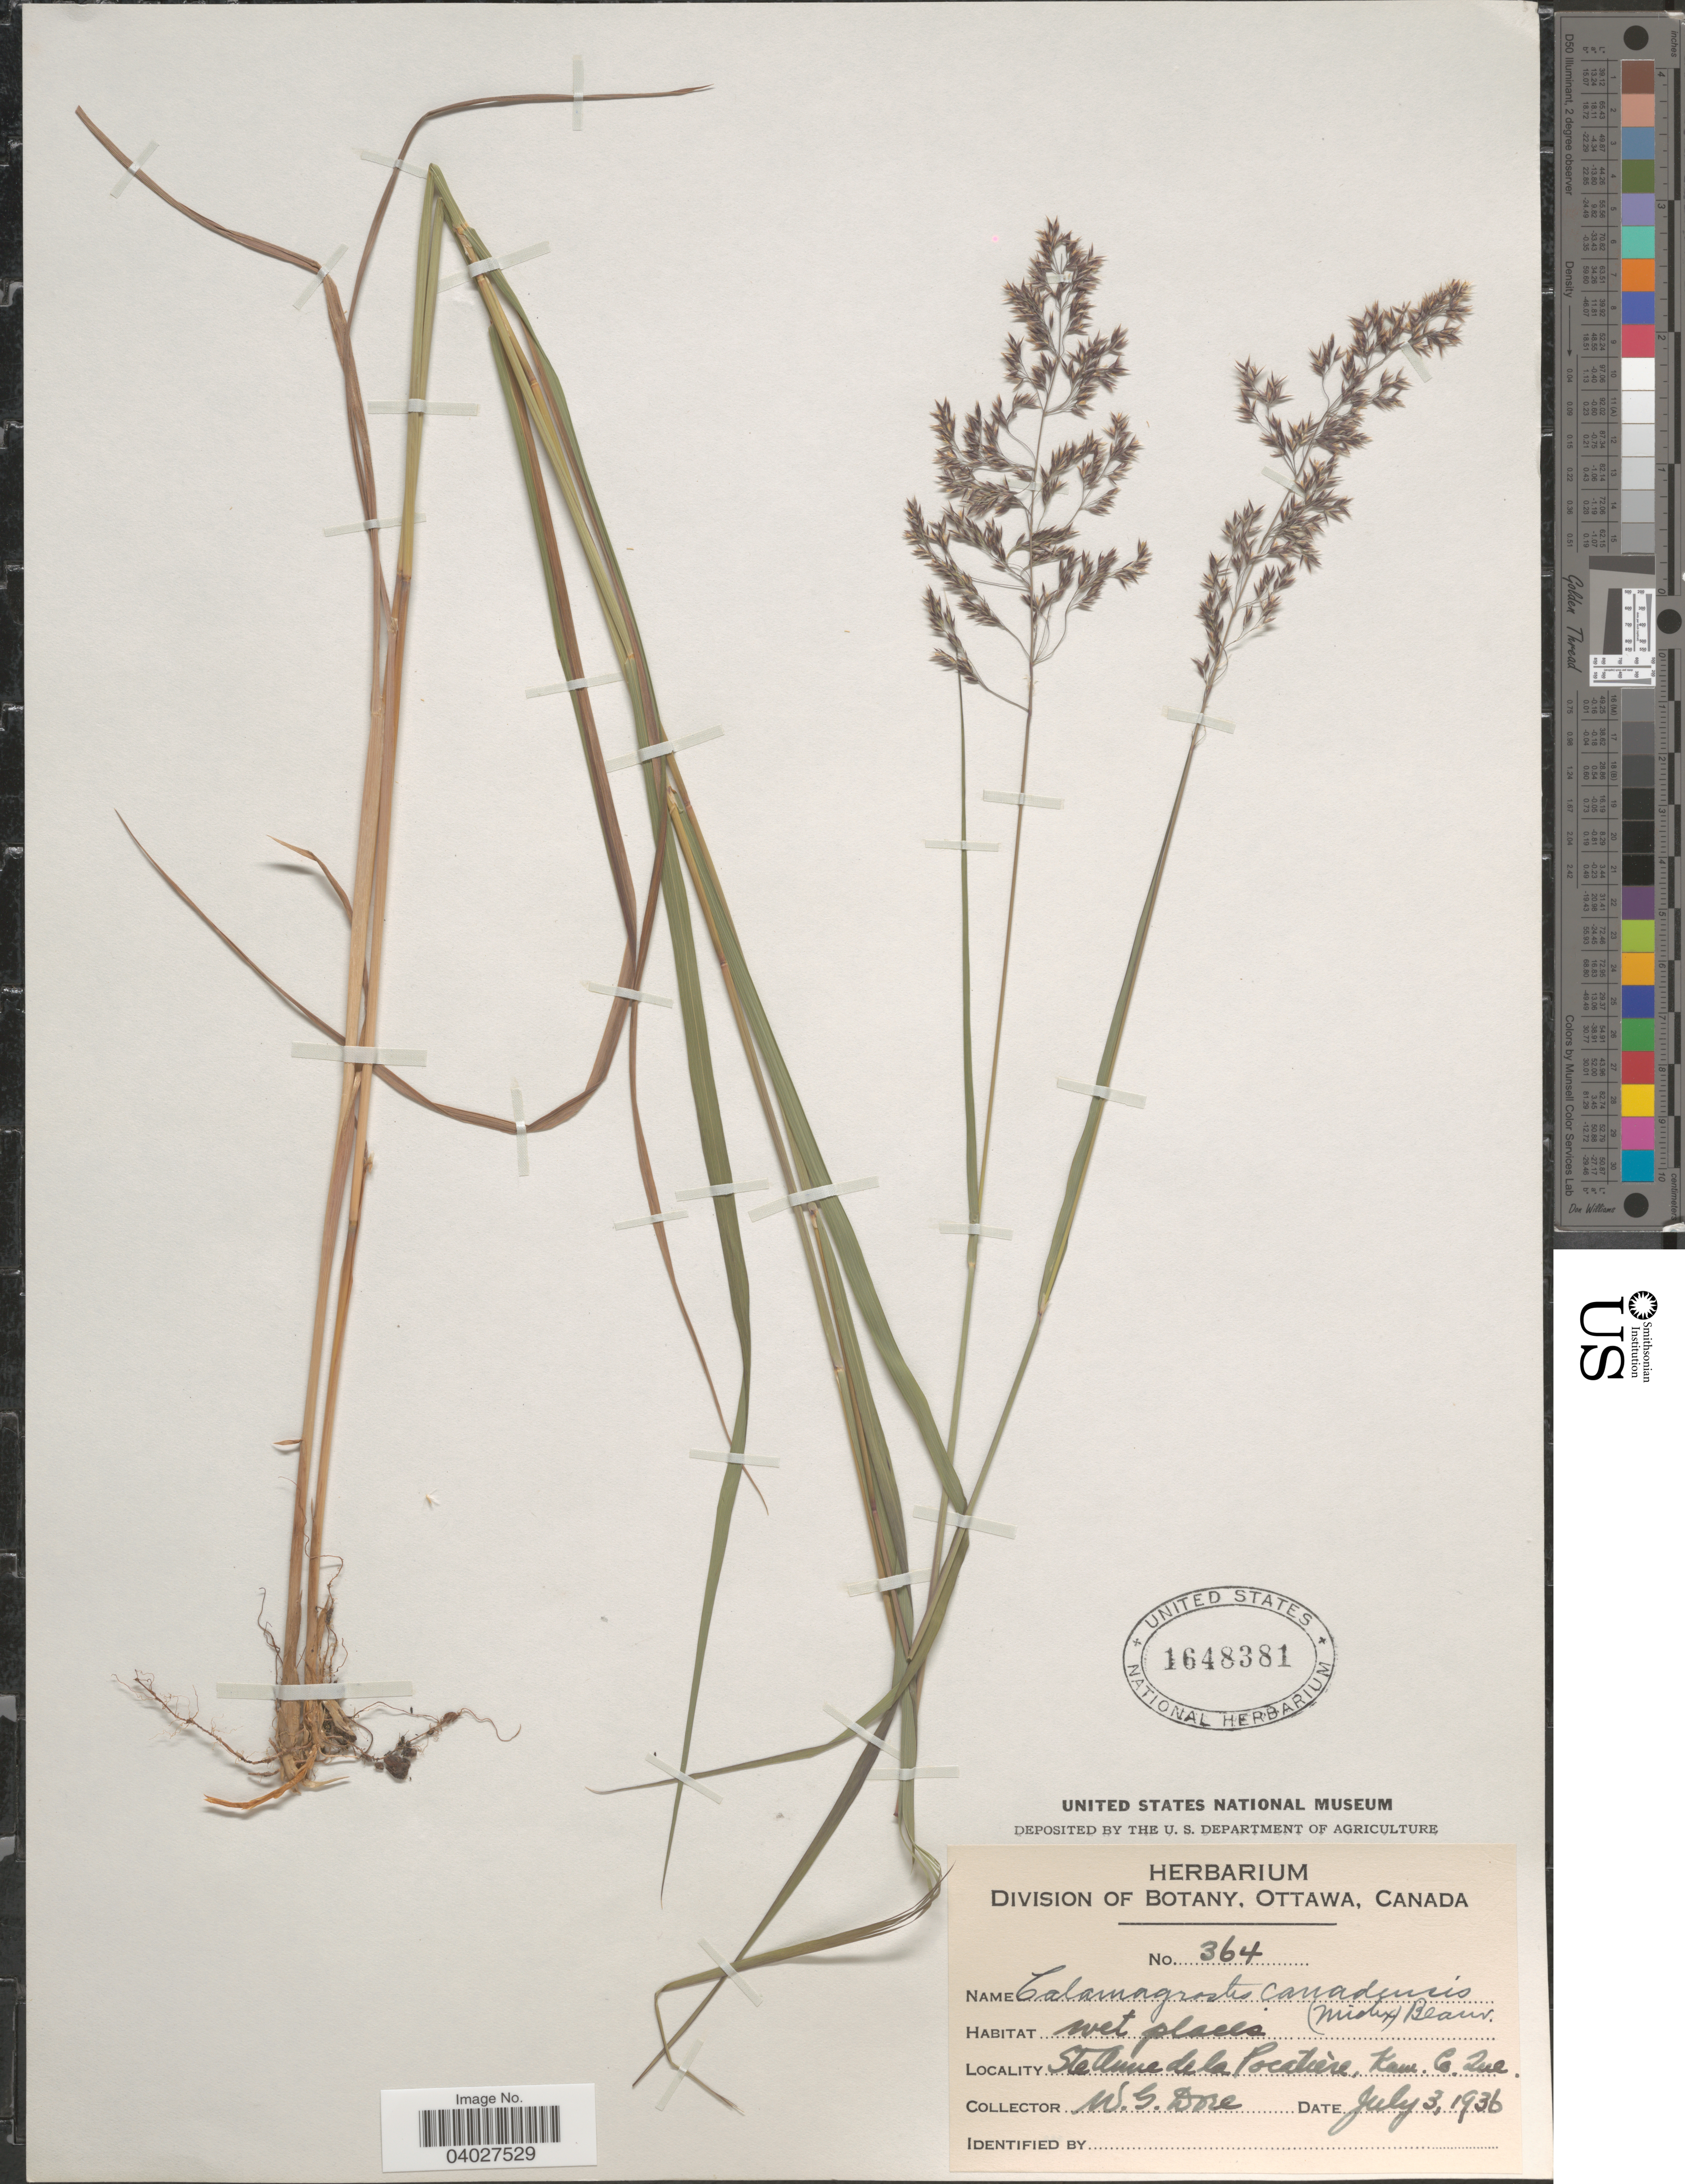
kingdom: Plantae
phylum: Tracheophyta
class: Liliopsida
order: Poales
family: Poaceae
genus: Calamagrostis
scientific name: Calamagrostis canadensis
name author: (Michx.) P. Beauv.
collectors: W. Dore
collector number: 364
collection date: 1936-07-03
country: Canada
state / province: Quebec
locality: Ste Anne de la Pocatière, Kam. Co.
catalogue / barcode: US 1648381